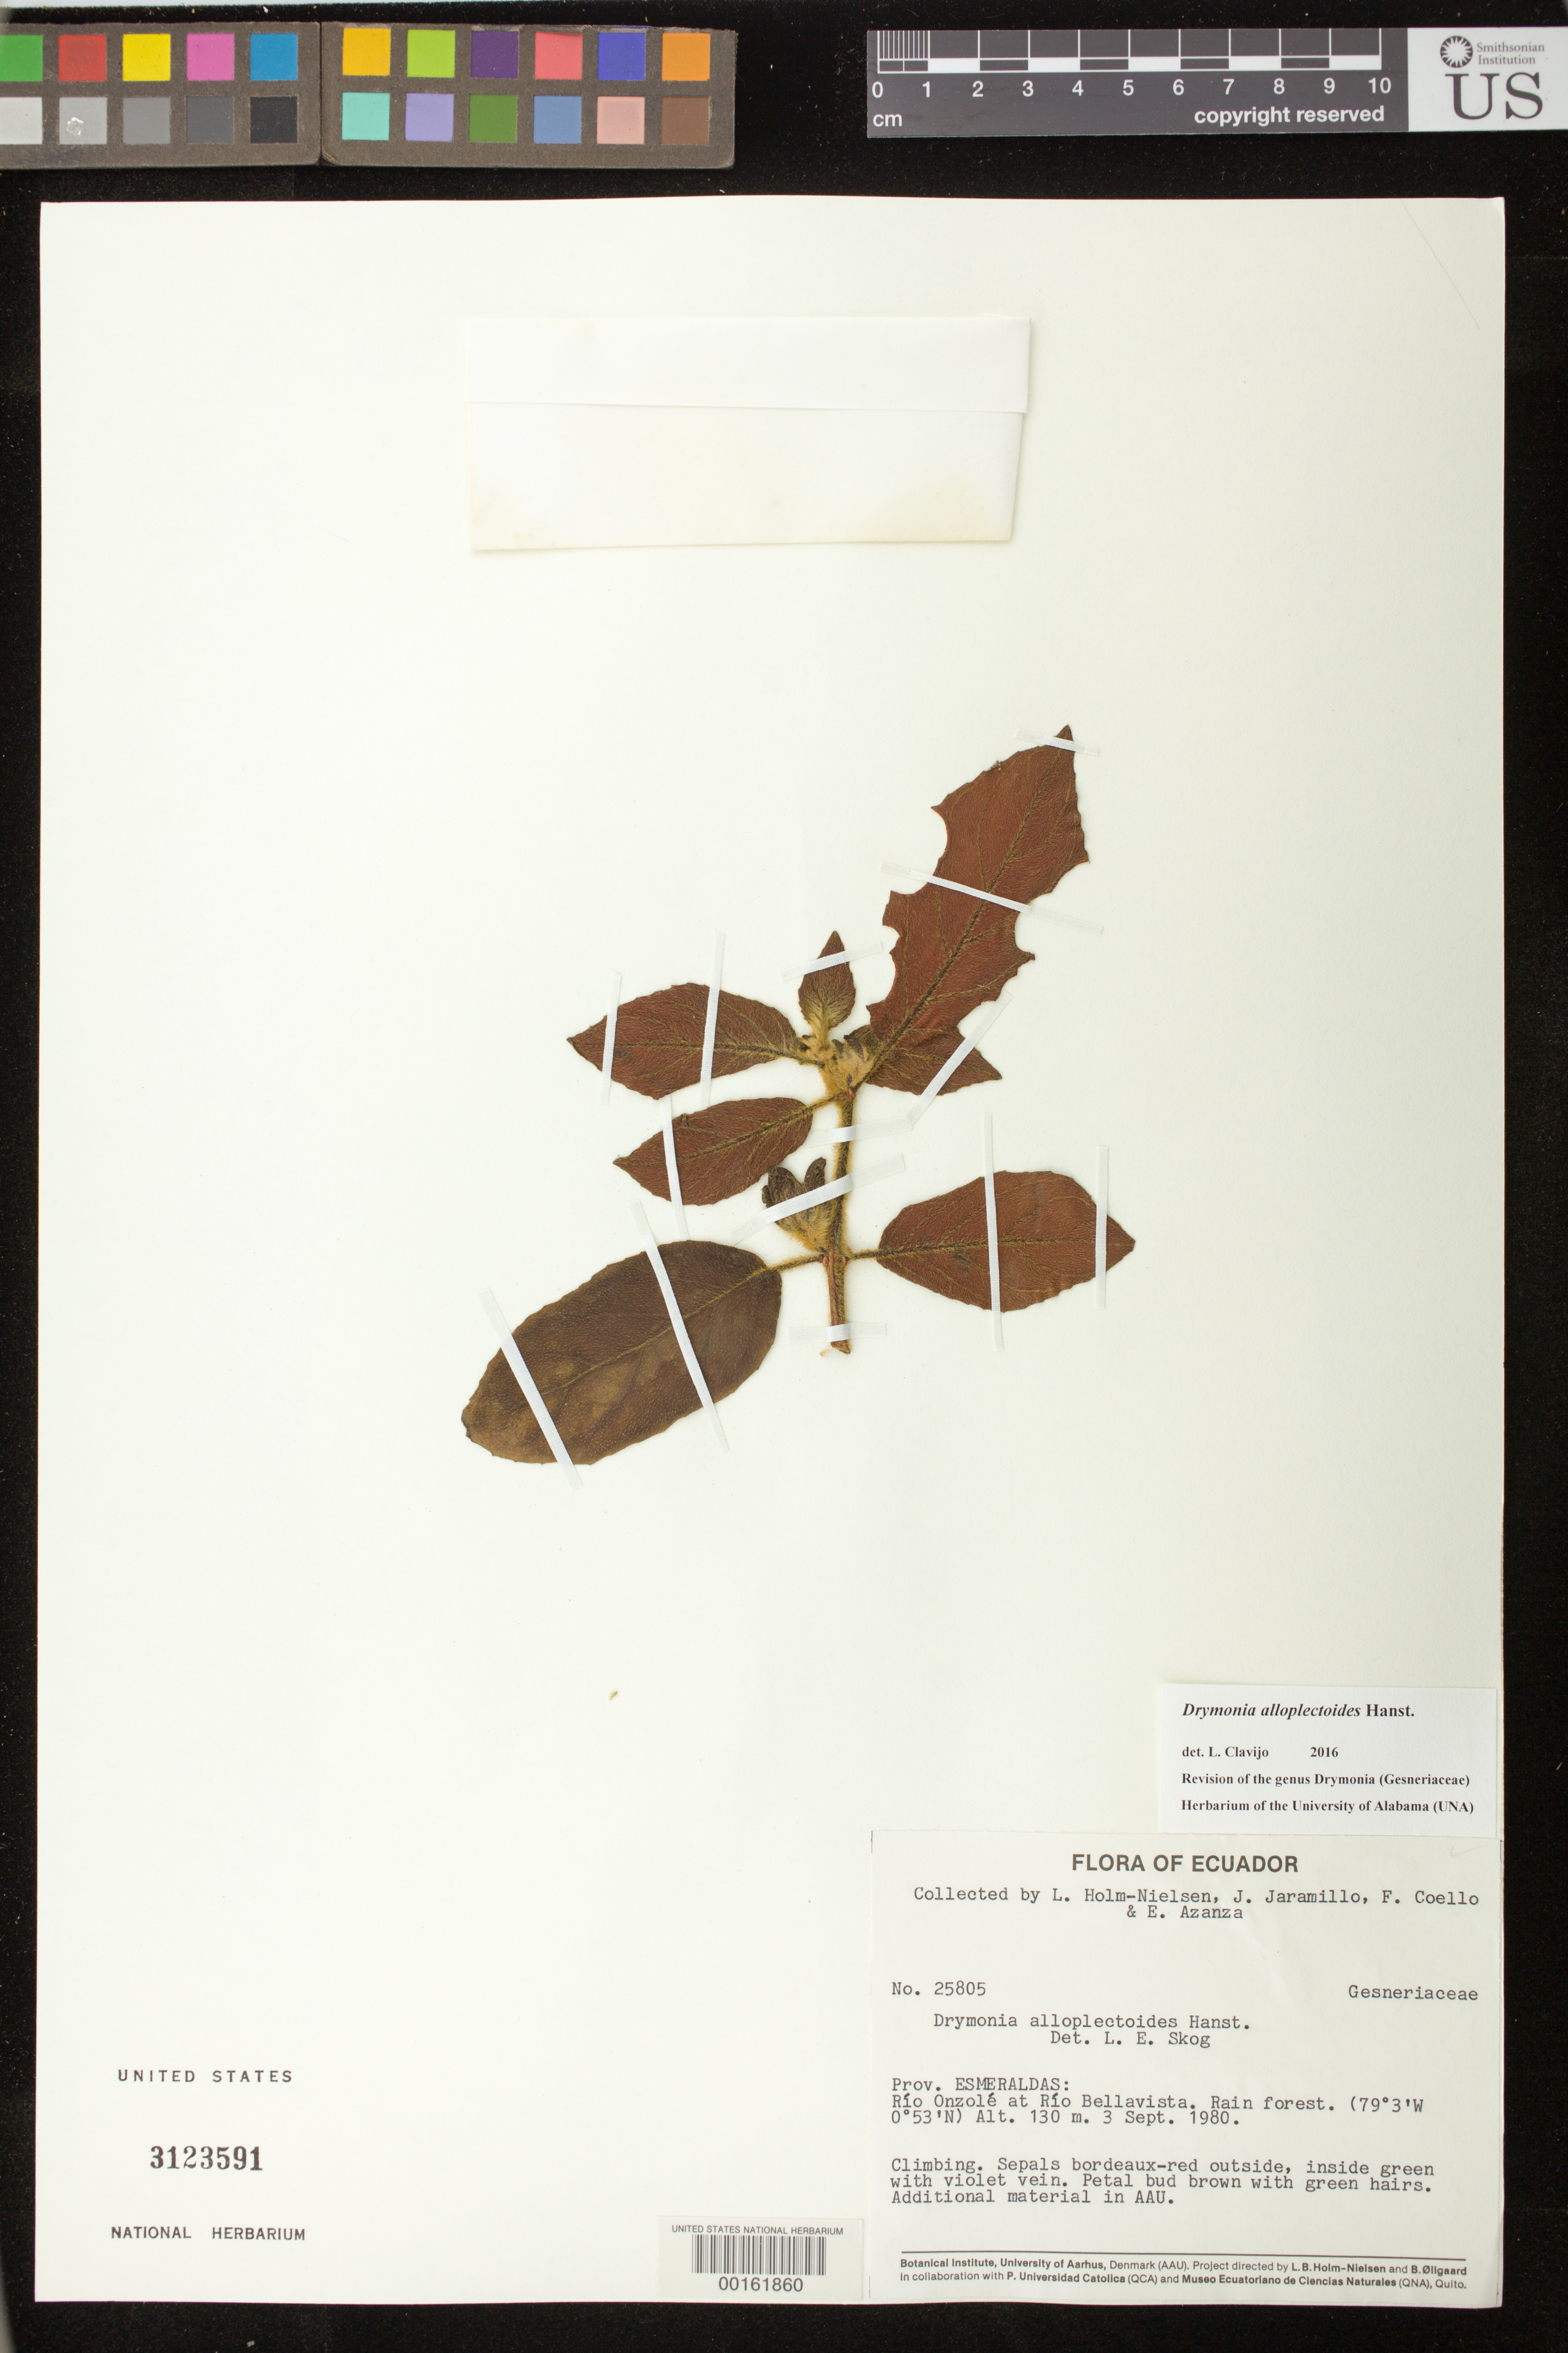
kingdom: Plantae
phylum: Tracheophyta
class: Magnoliopsida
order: Lamiales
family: Gesneriaceae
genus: Drymonia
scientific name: Drymonia alloplectoides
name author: Hanst.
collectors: L. B. Holm-Nielsen & et al.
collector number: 25805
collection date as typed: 03 Sep 1980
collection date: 1980-09-03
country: Ecuador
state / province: Esmeraldas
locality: Rio Onzole at Rio Bellavista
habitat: Rain forest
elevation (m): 130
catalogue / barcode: US 3123591